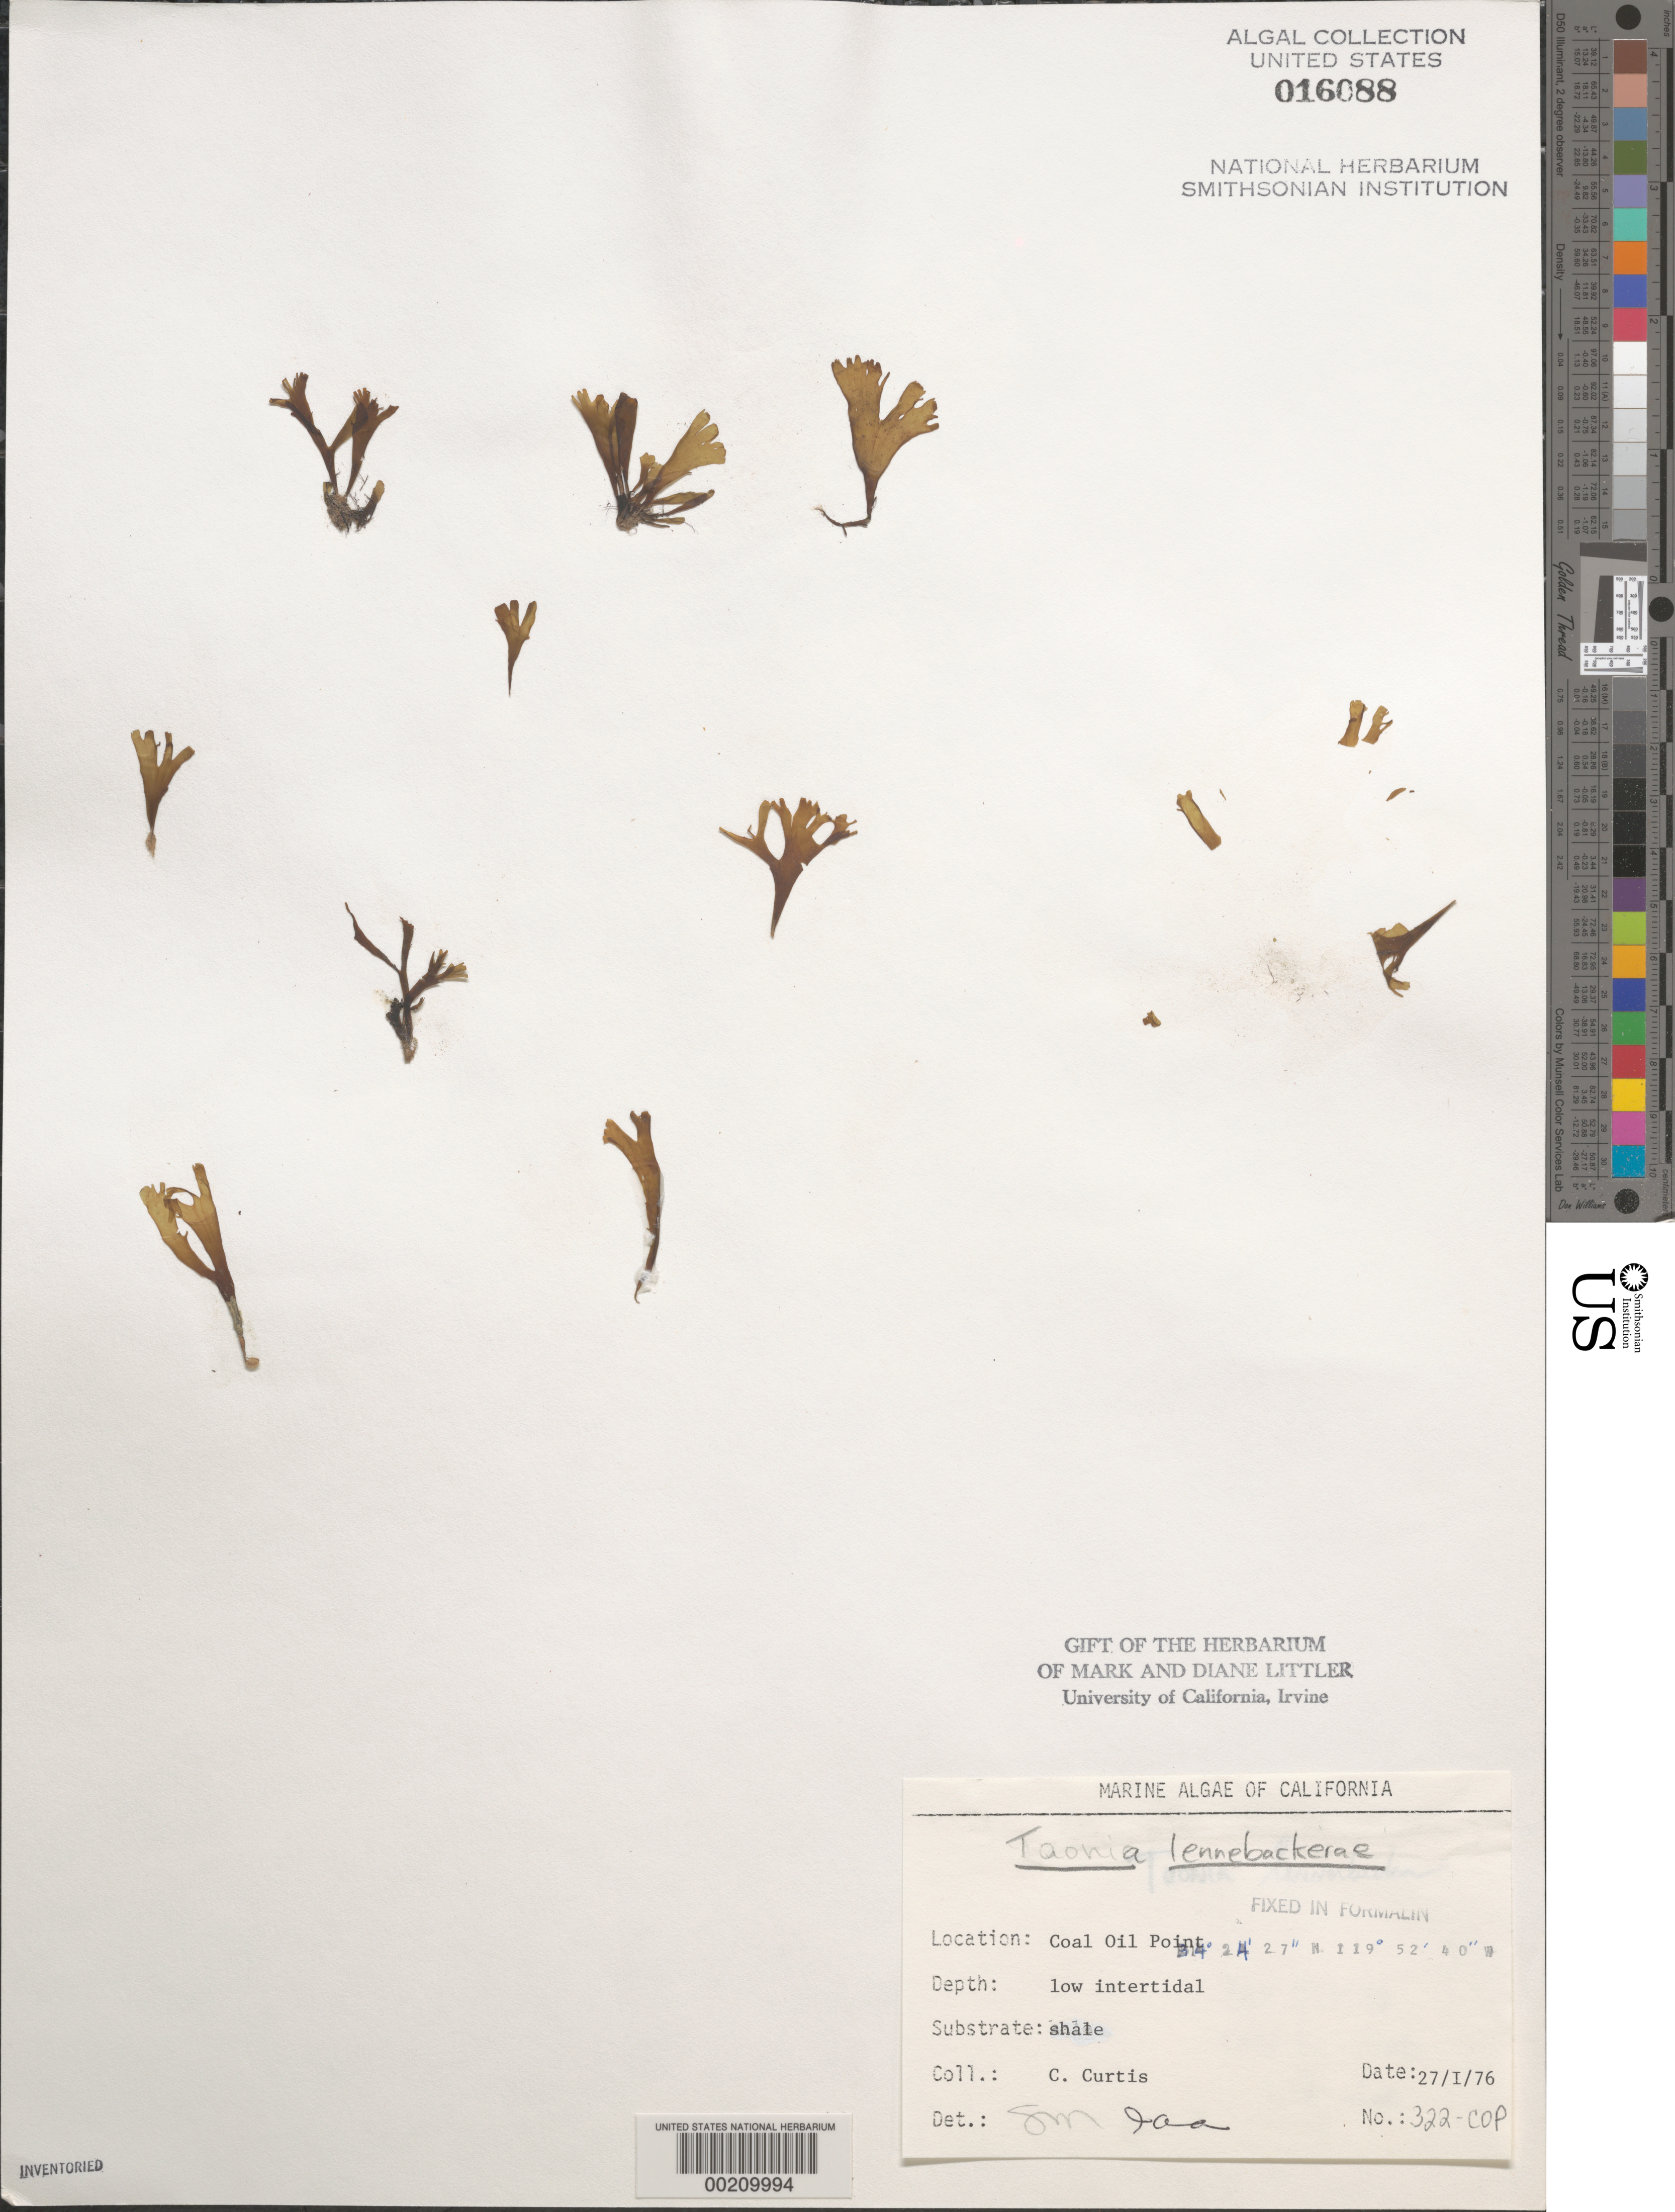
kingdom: Chromista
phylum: Ochrophyta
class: Phaeophyceae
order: Dictyotales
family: Dictyotaceae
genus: Taonia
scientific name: Taonia lennebackerae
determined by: Murray, S. N.; Abbott, I. A.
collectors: C. Curtis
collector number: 322-cop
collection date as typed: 27 Jan 1976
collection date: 1976-01-27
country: United States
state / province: California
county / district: Santa Barbara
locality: Coal Oil Point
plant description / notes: BLM-SOCALBIGHT Rocky Intertidal Survey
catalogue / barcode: US 16088